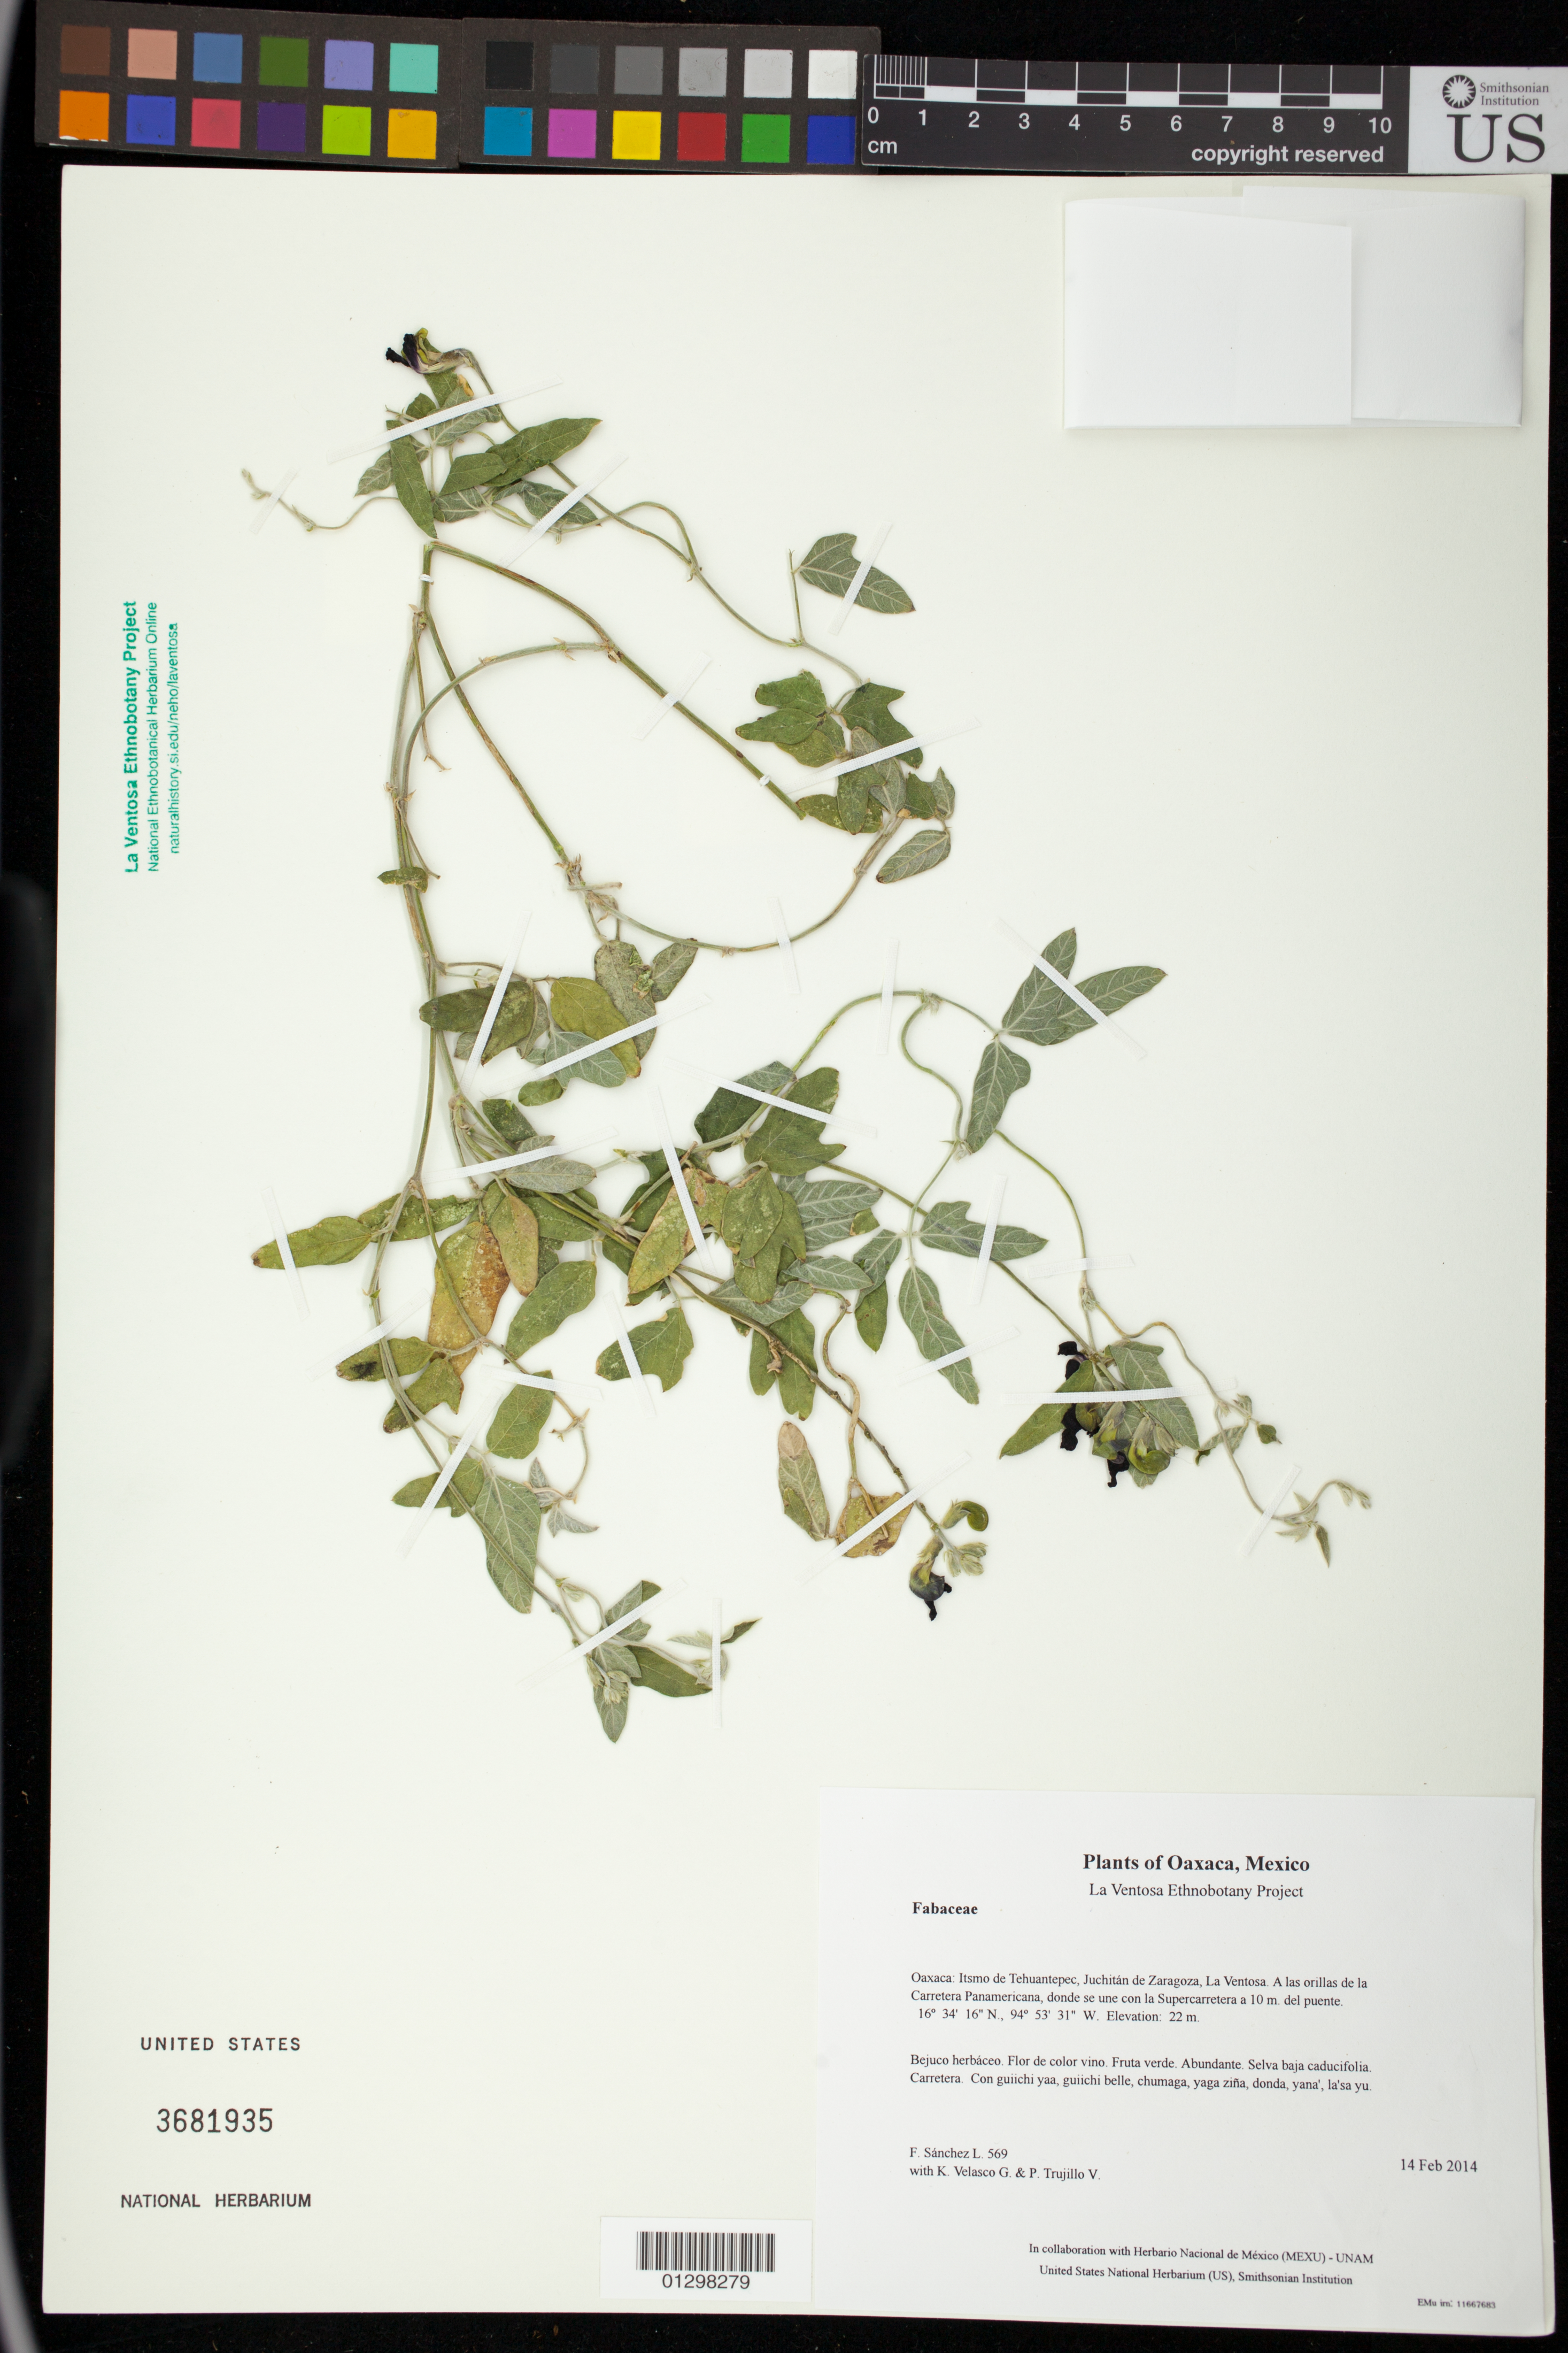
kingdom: Plantae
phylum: Tracheophyta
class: Magnoliopsida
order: Fabales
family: Fabaceae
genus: Macroptilium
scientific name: Macroptilium atropurpureum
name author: (DC.) Urb.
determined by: Torres-Colín, Leticia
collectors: F. Sánchez L., K. Velasco G. & P. Trujillo V.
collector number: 569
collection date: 2014-02-14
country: Mexico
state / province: Oaxaca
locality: Itsmo de Tehuantepec, Juchitán de Zaragoza, La Ventosa. A las orillas de la Carretera Panamericana, donde se une con la Supercarretera a 10 m. del puente.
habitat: Selva baja caducifolia. Carretera.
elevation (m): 22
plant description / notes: JEBOT, MEXU, SERO, US; Luba'. Guie' naxiña' nacahui. Cuaananaxhi naga'. Stale.; triptoria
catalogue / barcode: US 3681935